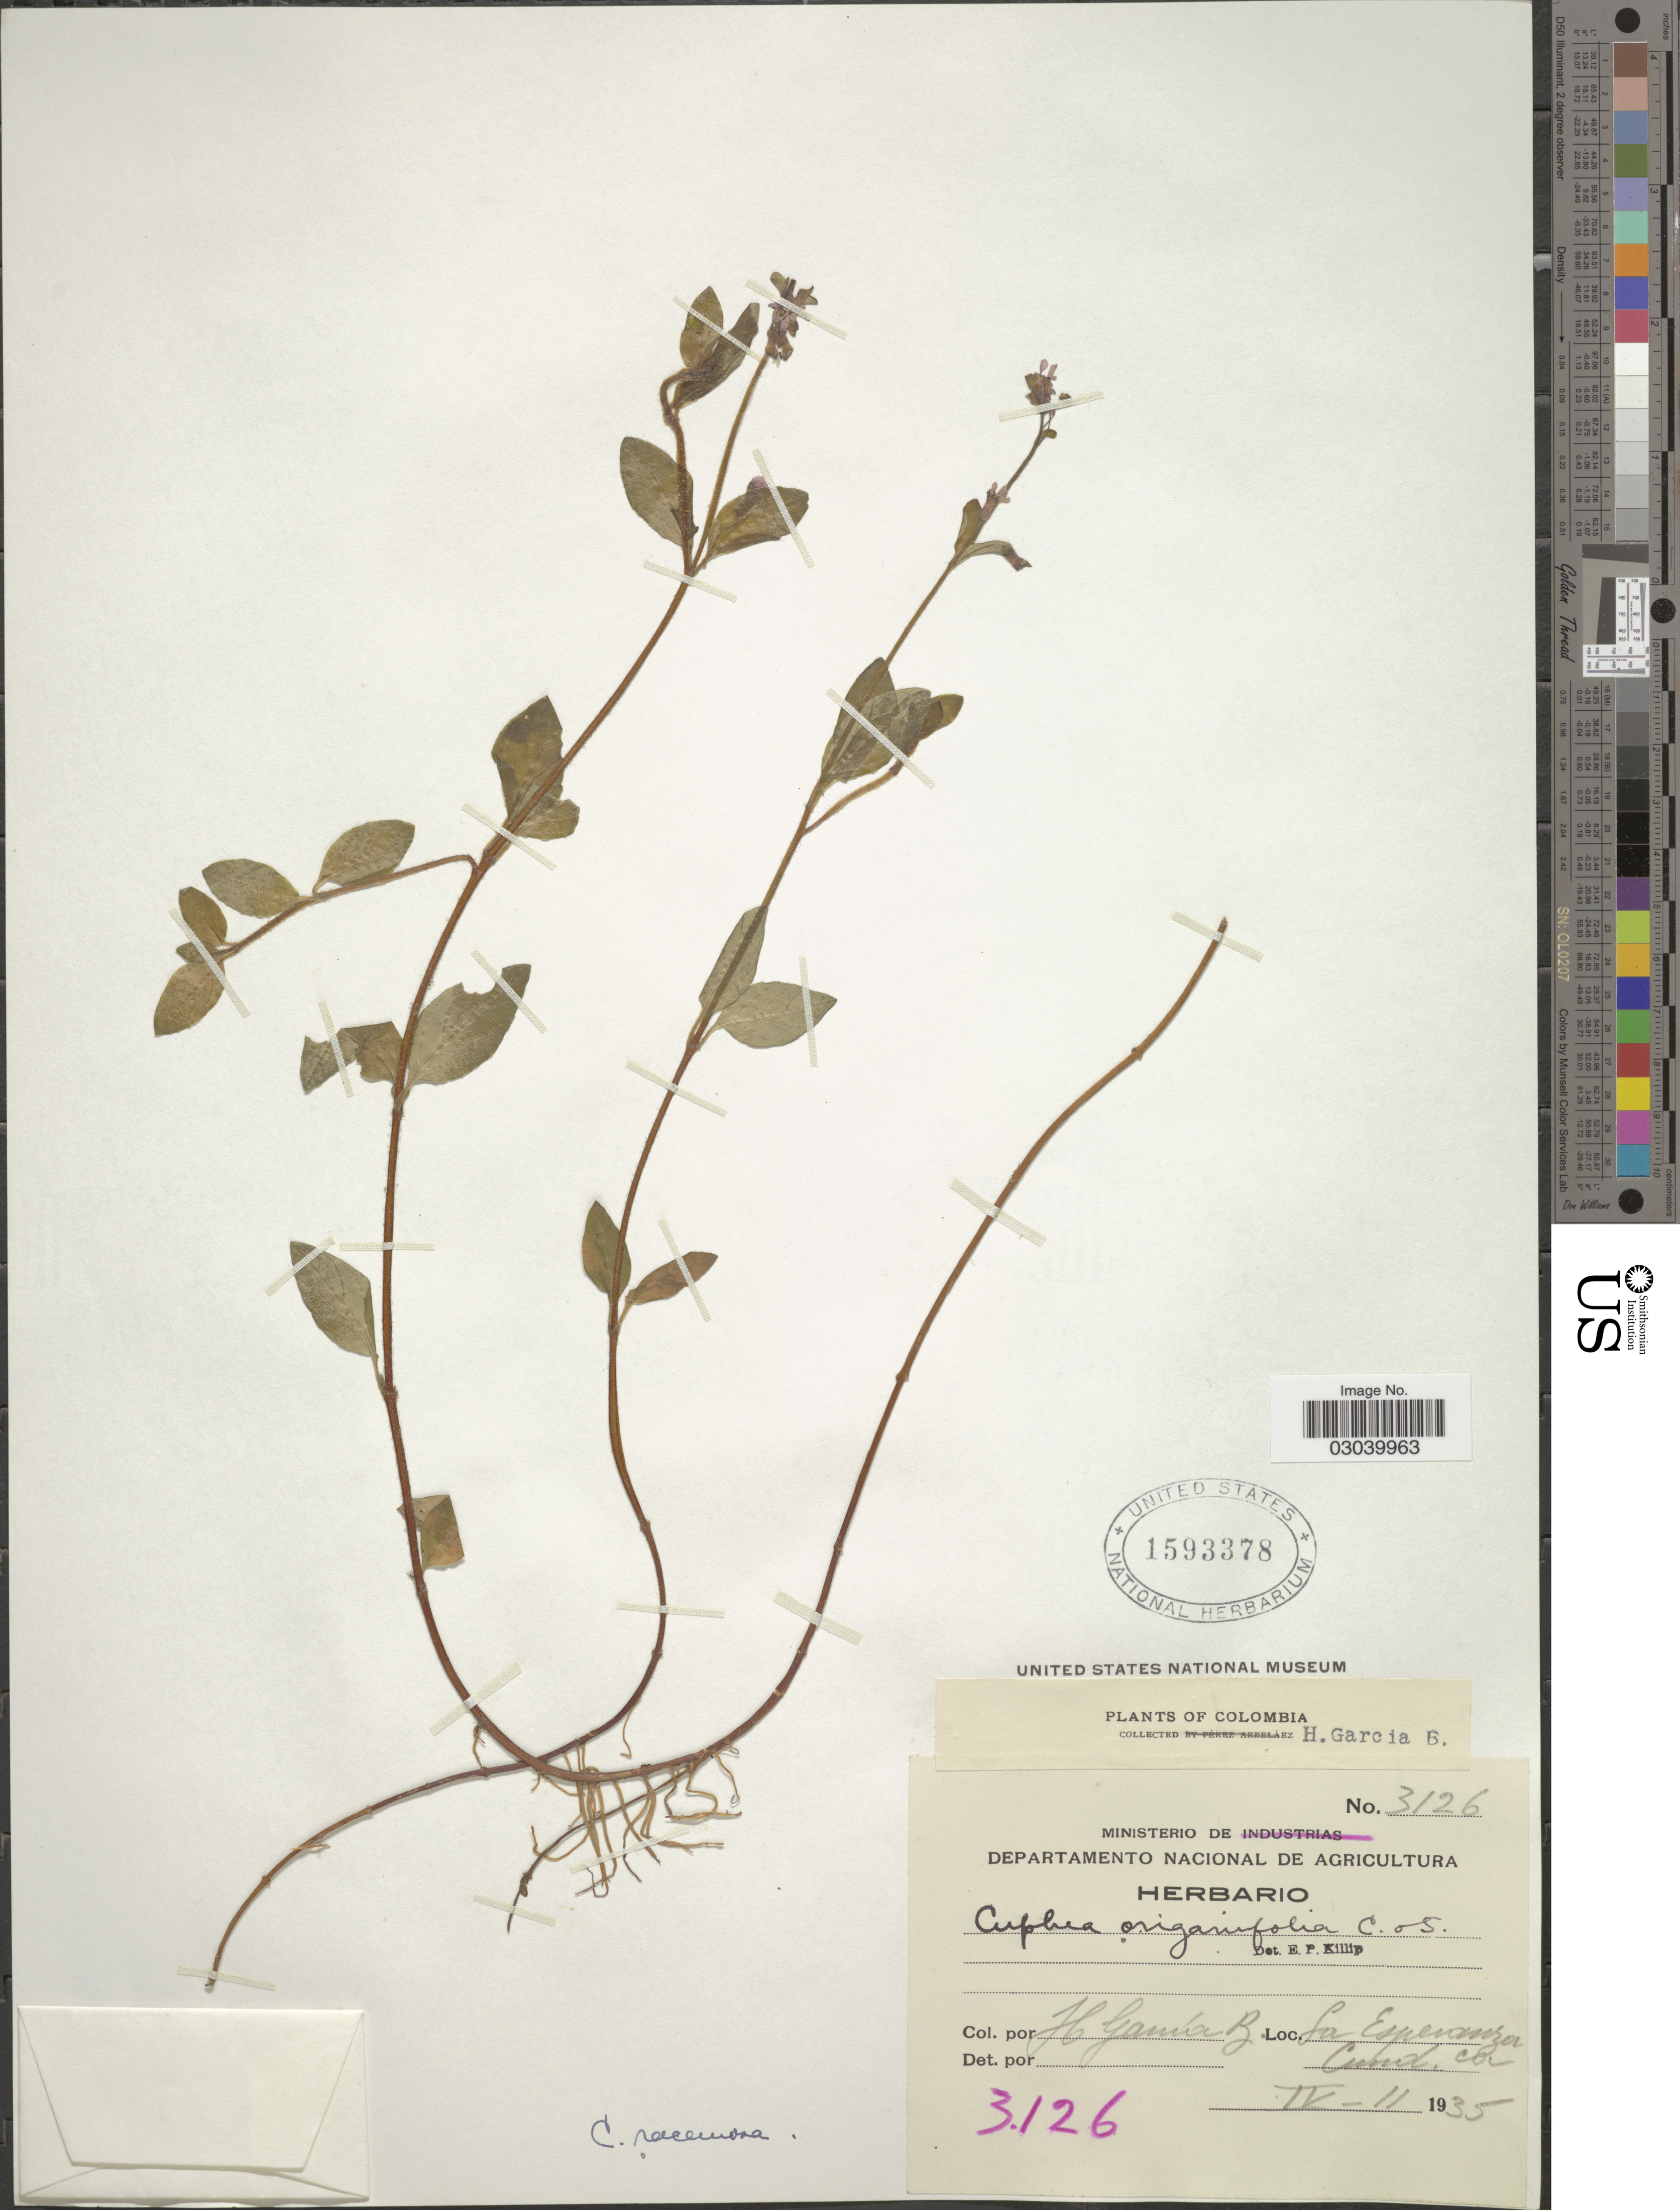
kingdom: Plantae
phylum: Tracheophyta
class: Magnoliopsida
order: Myrtales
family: Lythraceae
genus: Cuphea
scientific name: Cuphea racemosa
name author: (L. f.) Spreng.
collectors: H. García B.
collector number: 3126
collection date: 1935-04-11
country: Colombia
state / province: Cundinamarca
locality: La Esperanza.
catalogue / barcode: US 1593378